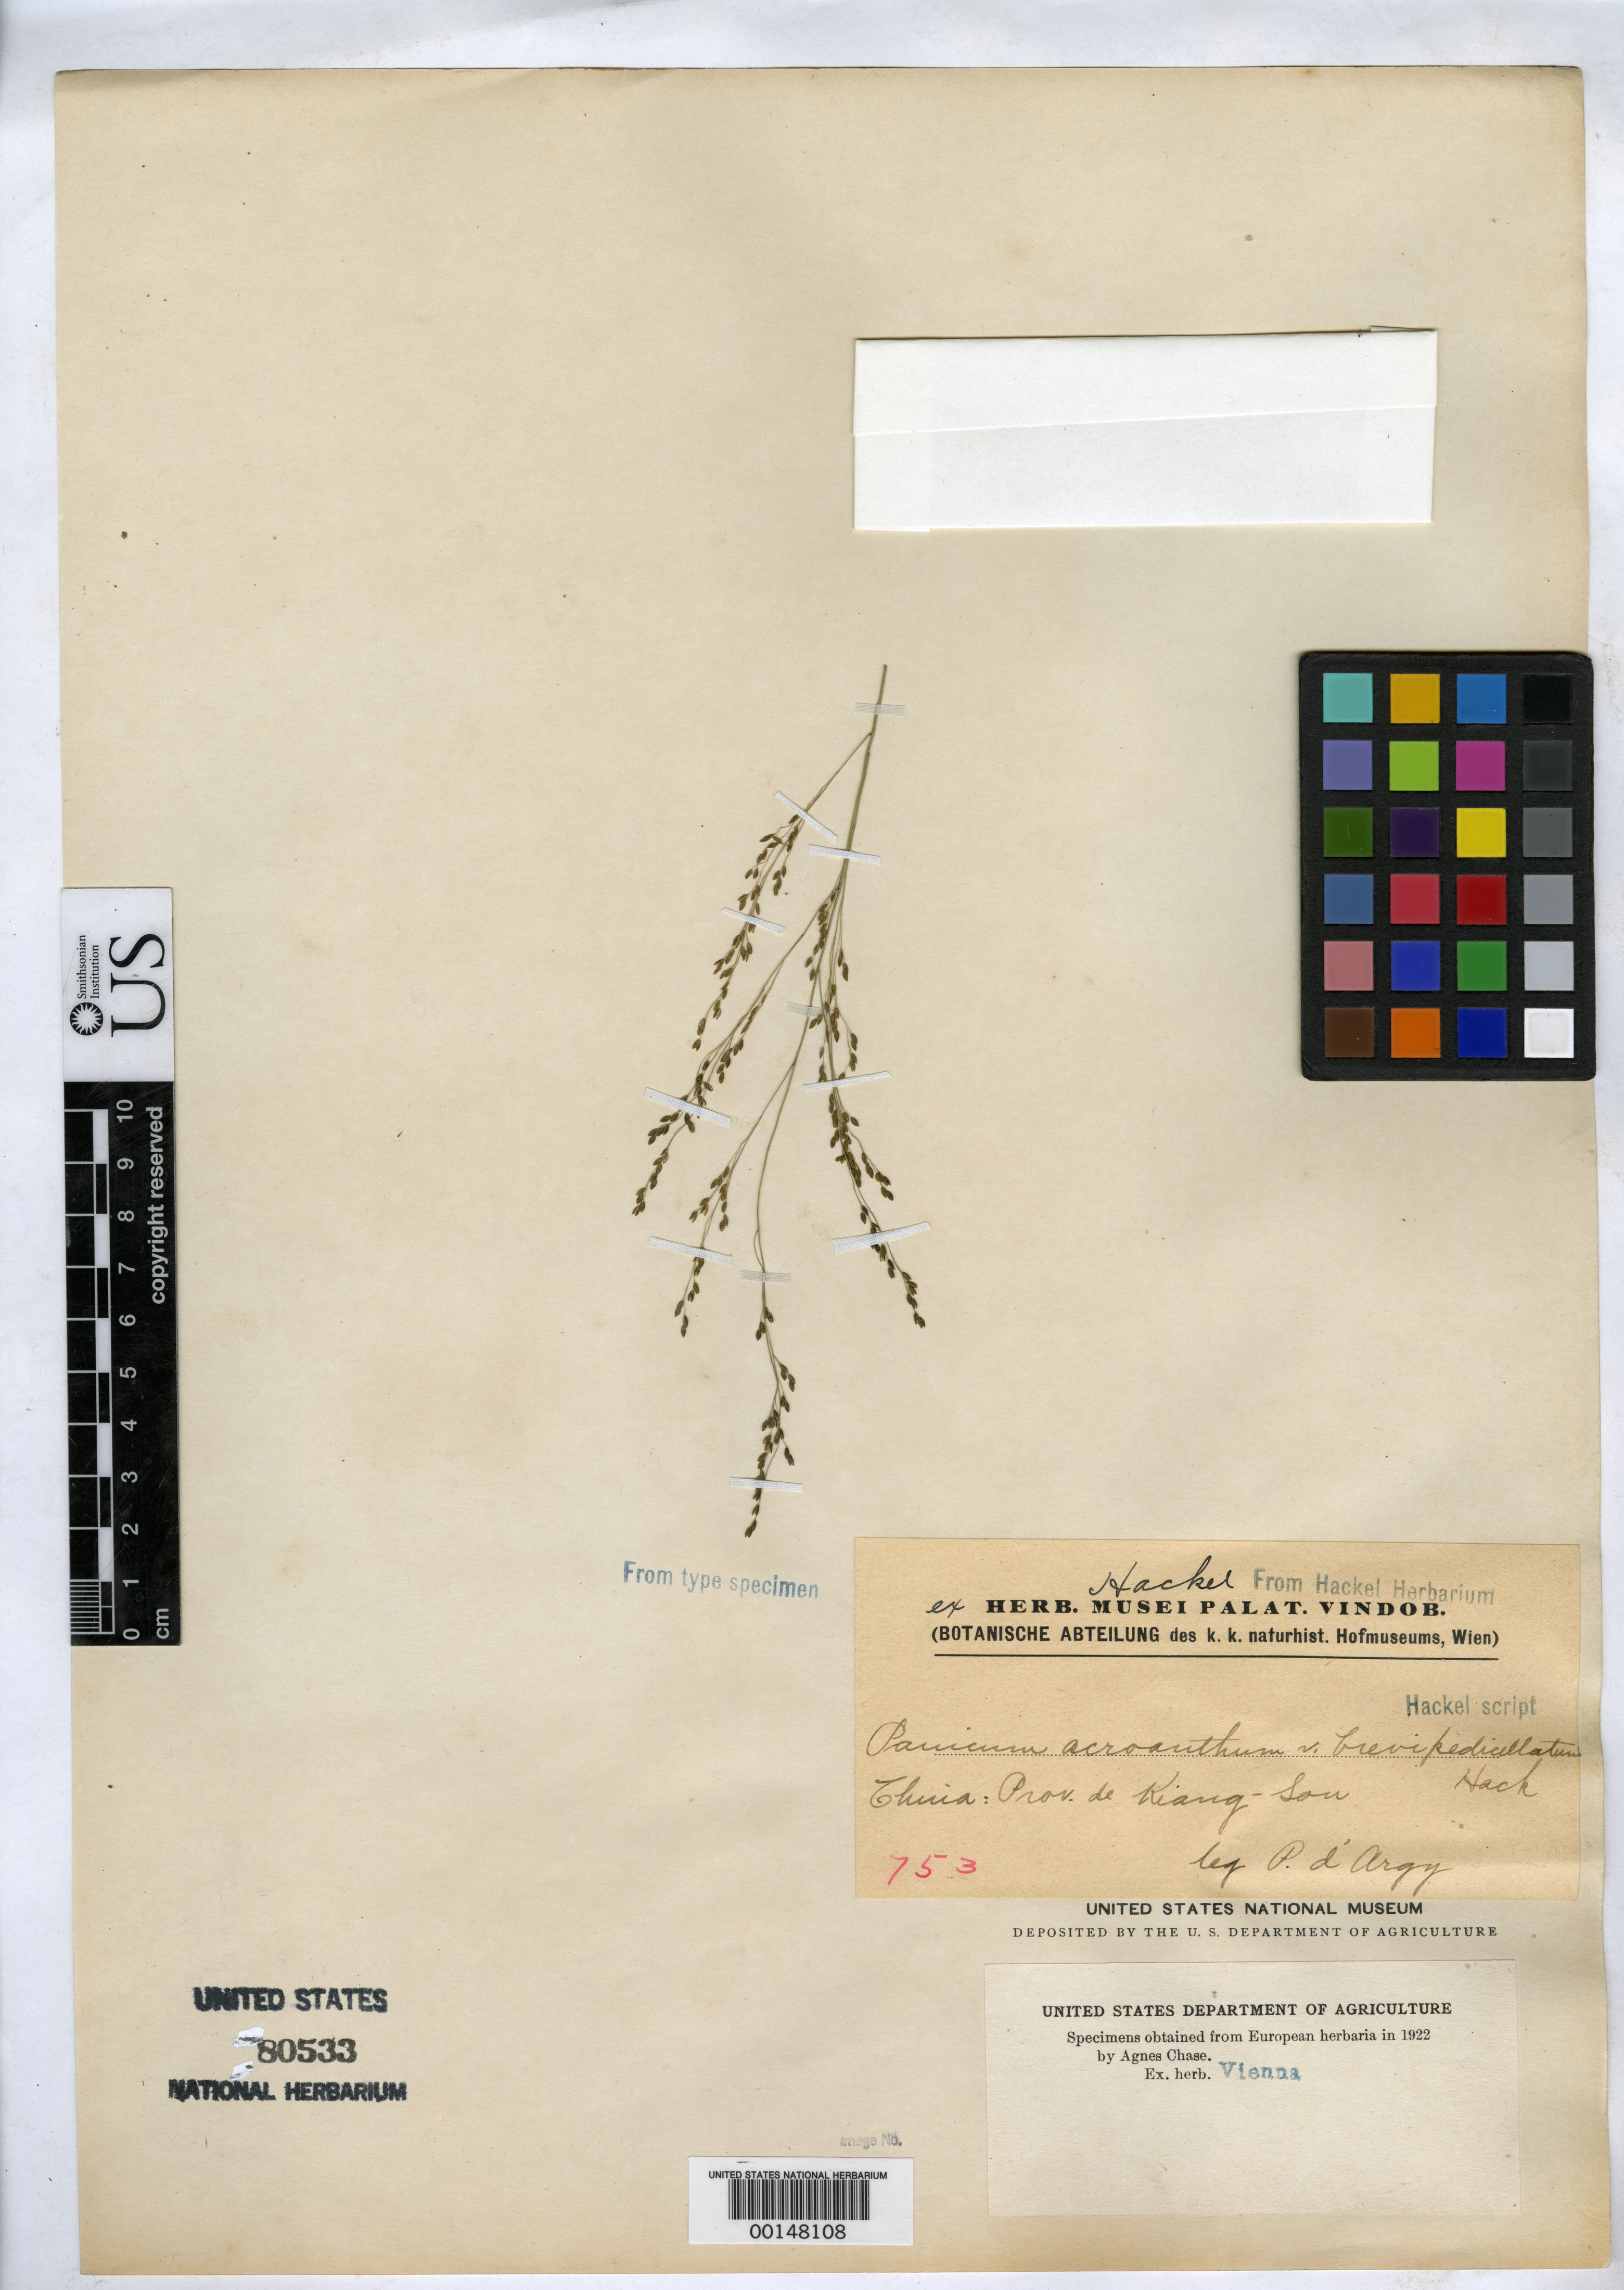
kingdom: Plantae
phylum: Tracheophyta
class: Liliopsida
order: Poales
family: Poaceae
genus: Panicum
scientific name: Panicum acroanthum var. brevipedicellatum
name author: Hack.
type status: Type Fragment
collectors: W. G. D'Arcy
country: China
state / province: Jiangsu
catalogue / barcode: US 80533